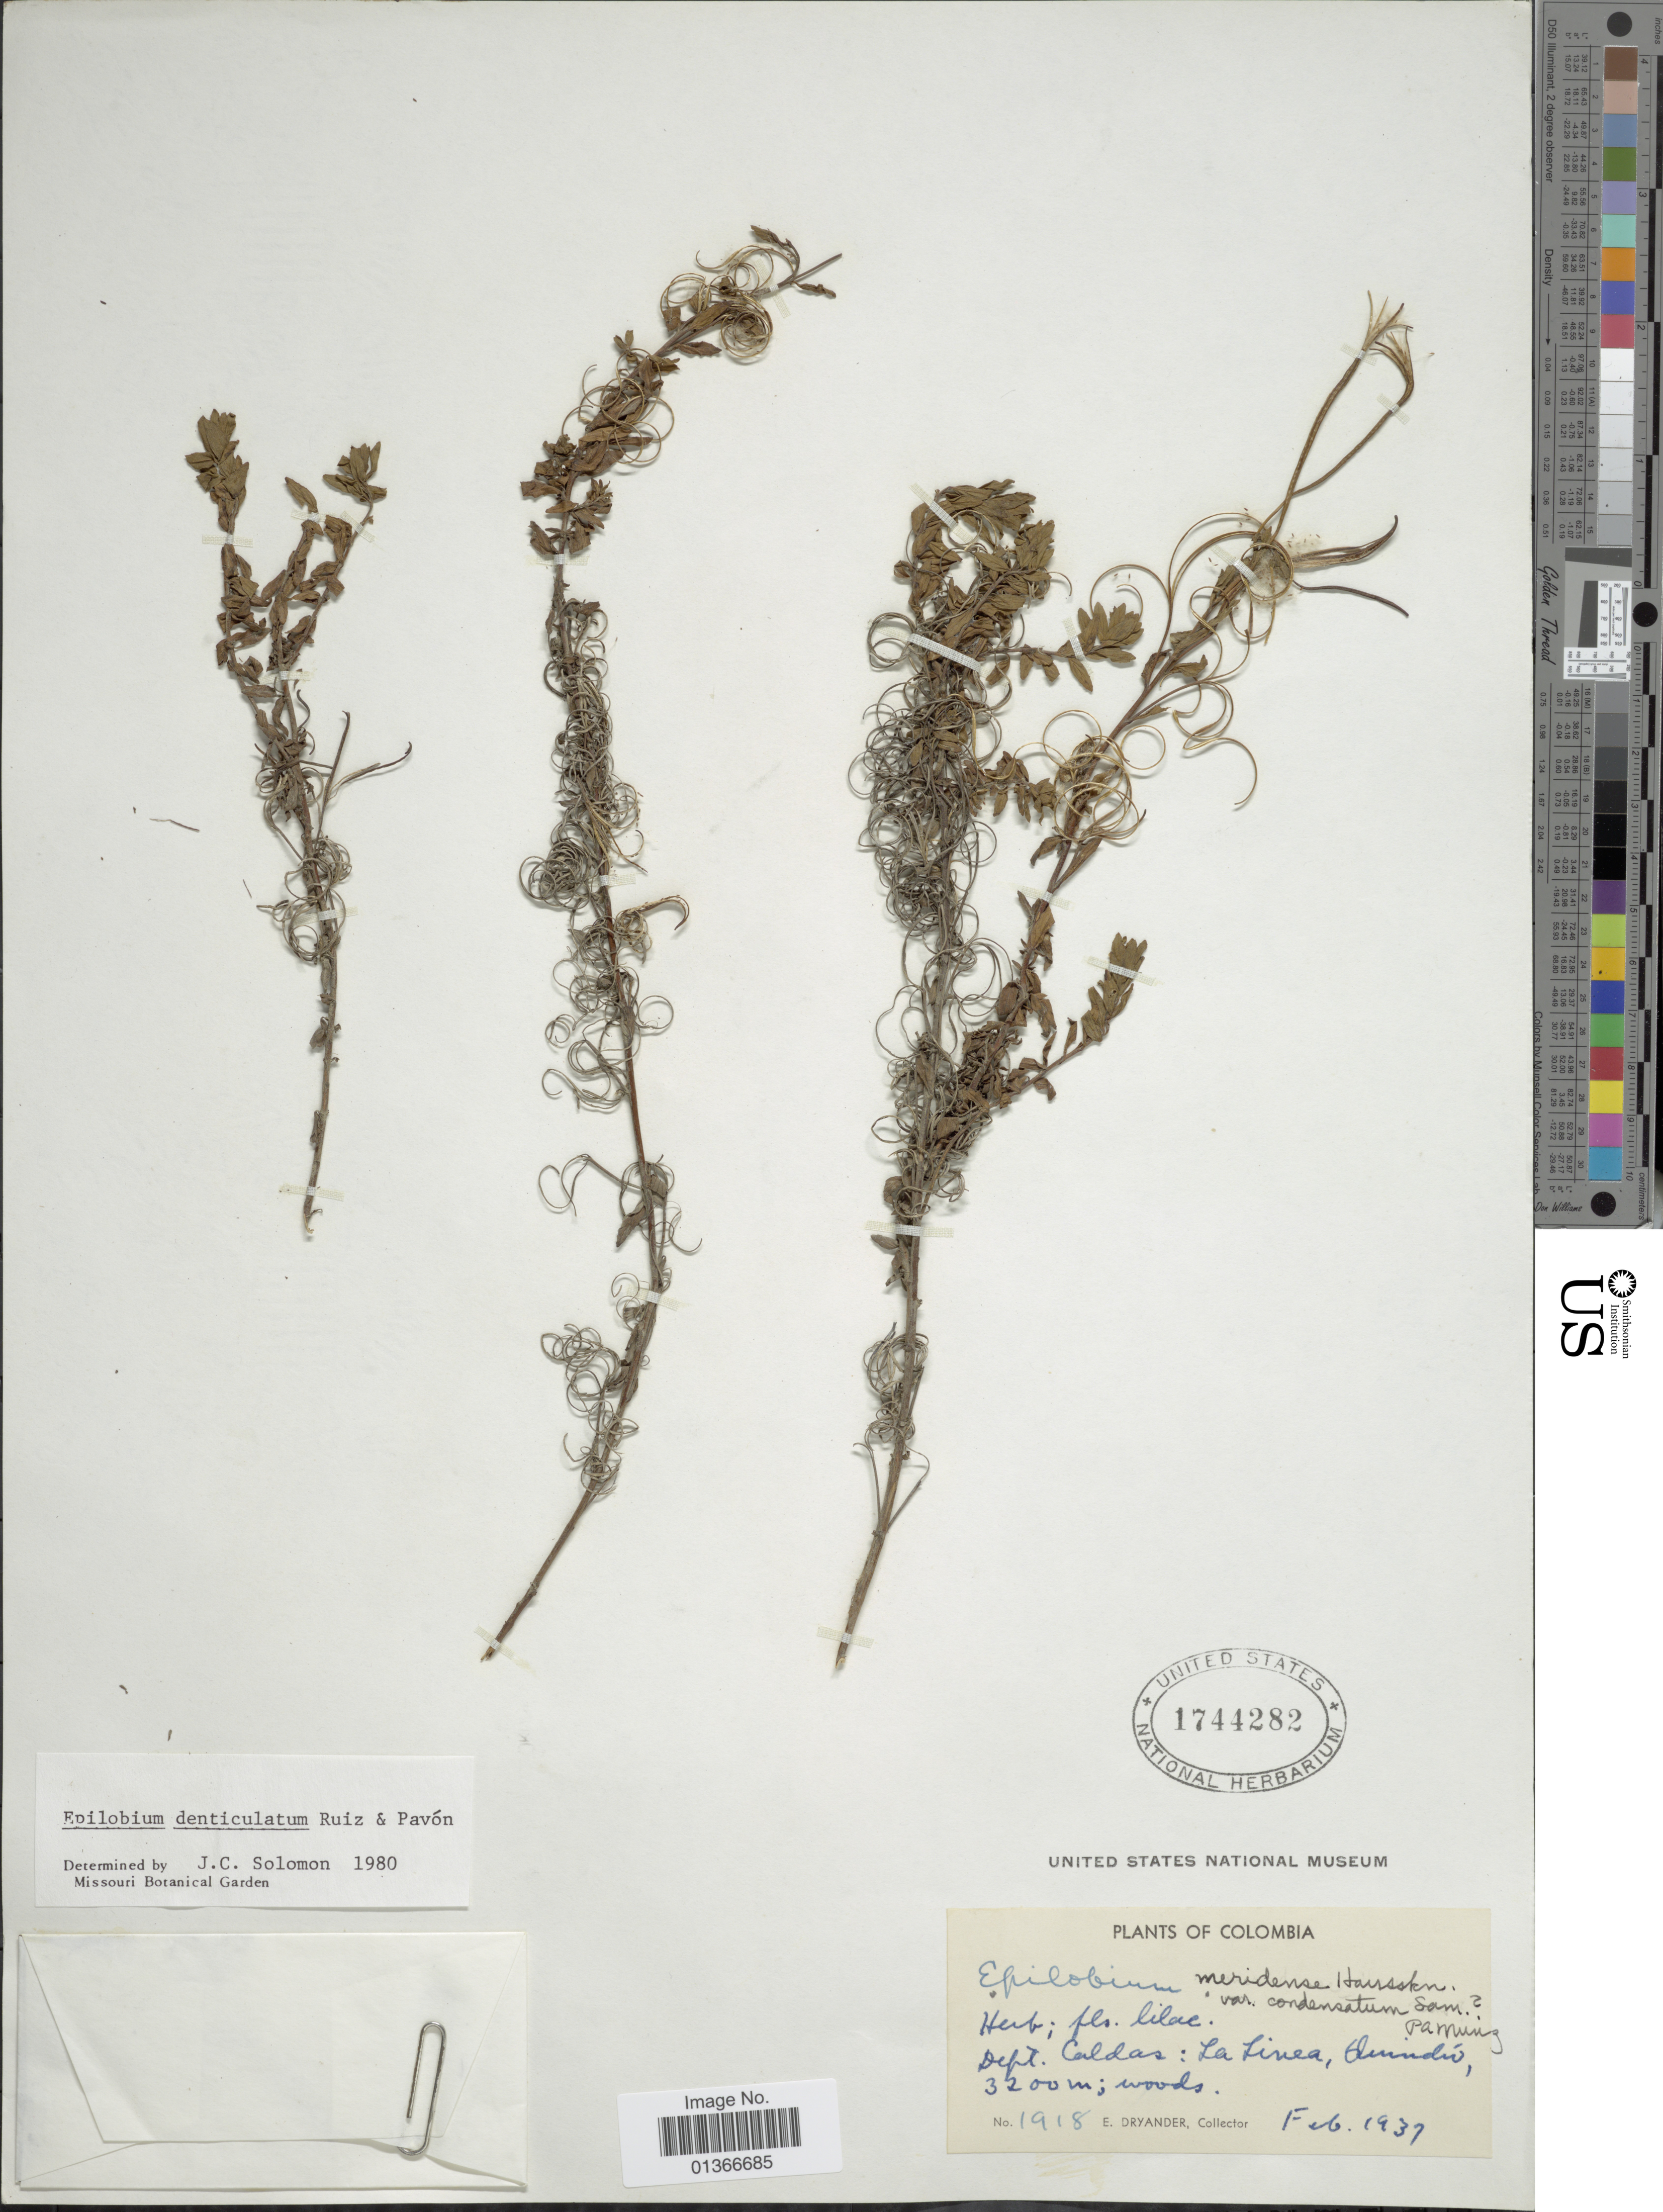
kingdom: Plantae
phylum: Tracheophyta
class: Magnoliopsida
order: Myrtales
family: Onagraceae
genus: Epilobium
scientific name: Epilobium denticulatum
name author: Ruiz & Pav.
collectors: E. Dryander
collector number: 1918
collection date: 1937-02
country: Colombia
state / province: Caldas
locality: La Linea, Quindío.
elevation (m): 3200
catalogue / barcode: US 1744282